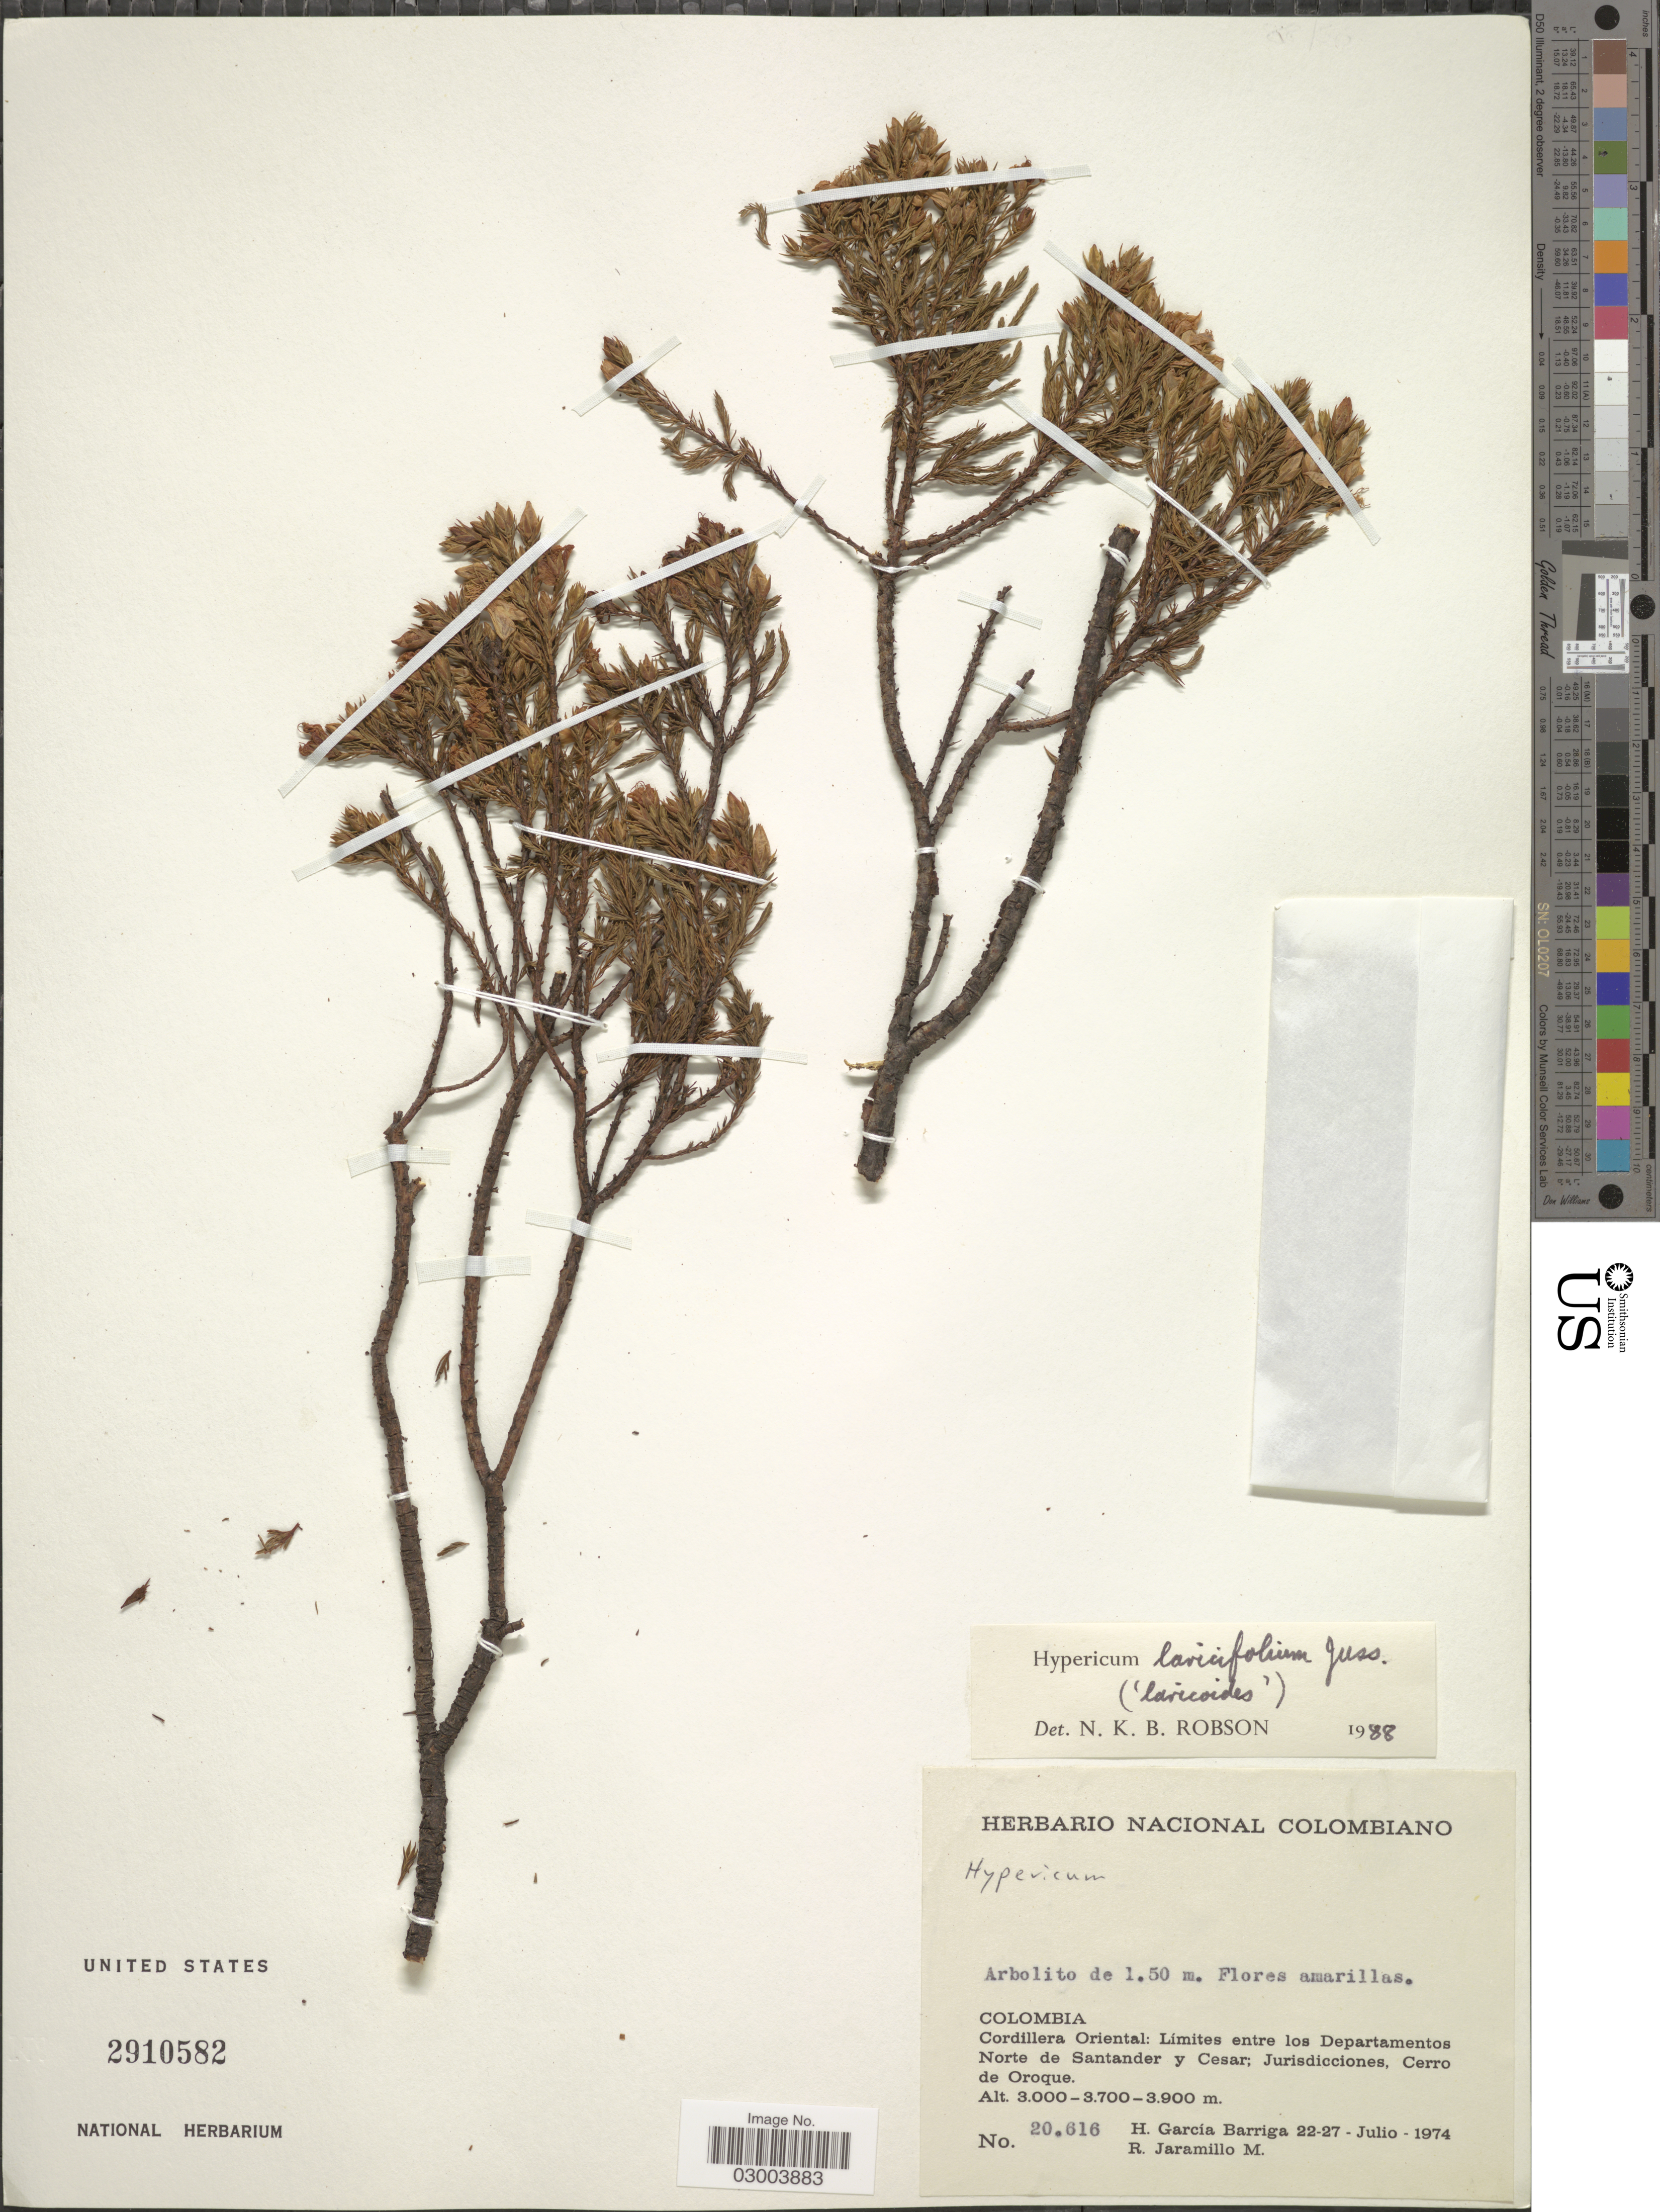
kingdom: Plantae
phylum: Tracheophyta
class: Magnoliopsida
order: Malpighiales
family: Hypericaceae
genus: Hypericum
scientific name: Hypericum laricifolium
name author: Juss.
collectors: H. García Barriga & R. Jaramillo M.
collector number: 20616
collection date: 1974-07-22/1974-07-27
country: Colombia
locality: Cordillera Oriental: Límites entre los Departamentos Norte de Santander y Cesar, Jurisdicciones, Cerro de Oroque.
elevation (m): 3000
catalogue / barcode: US 2910582